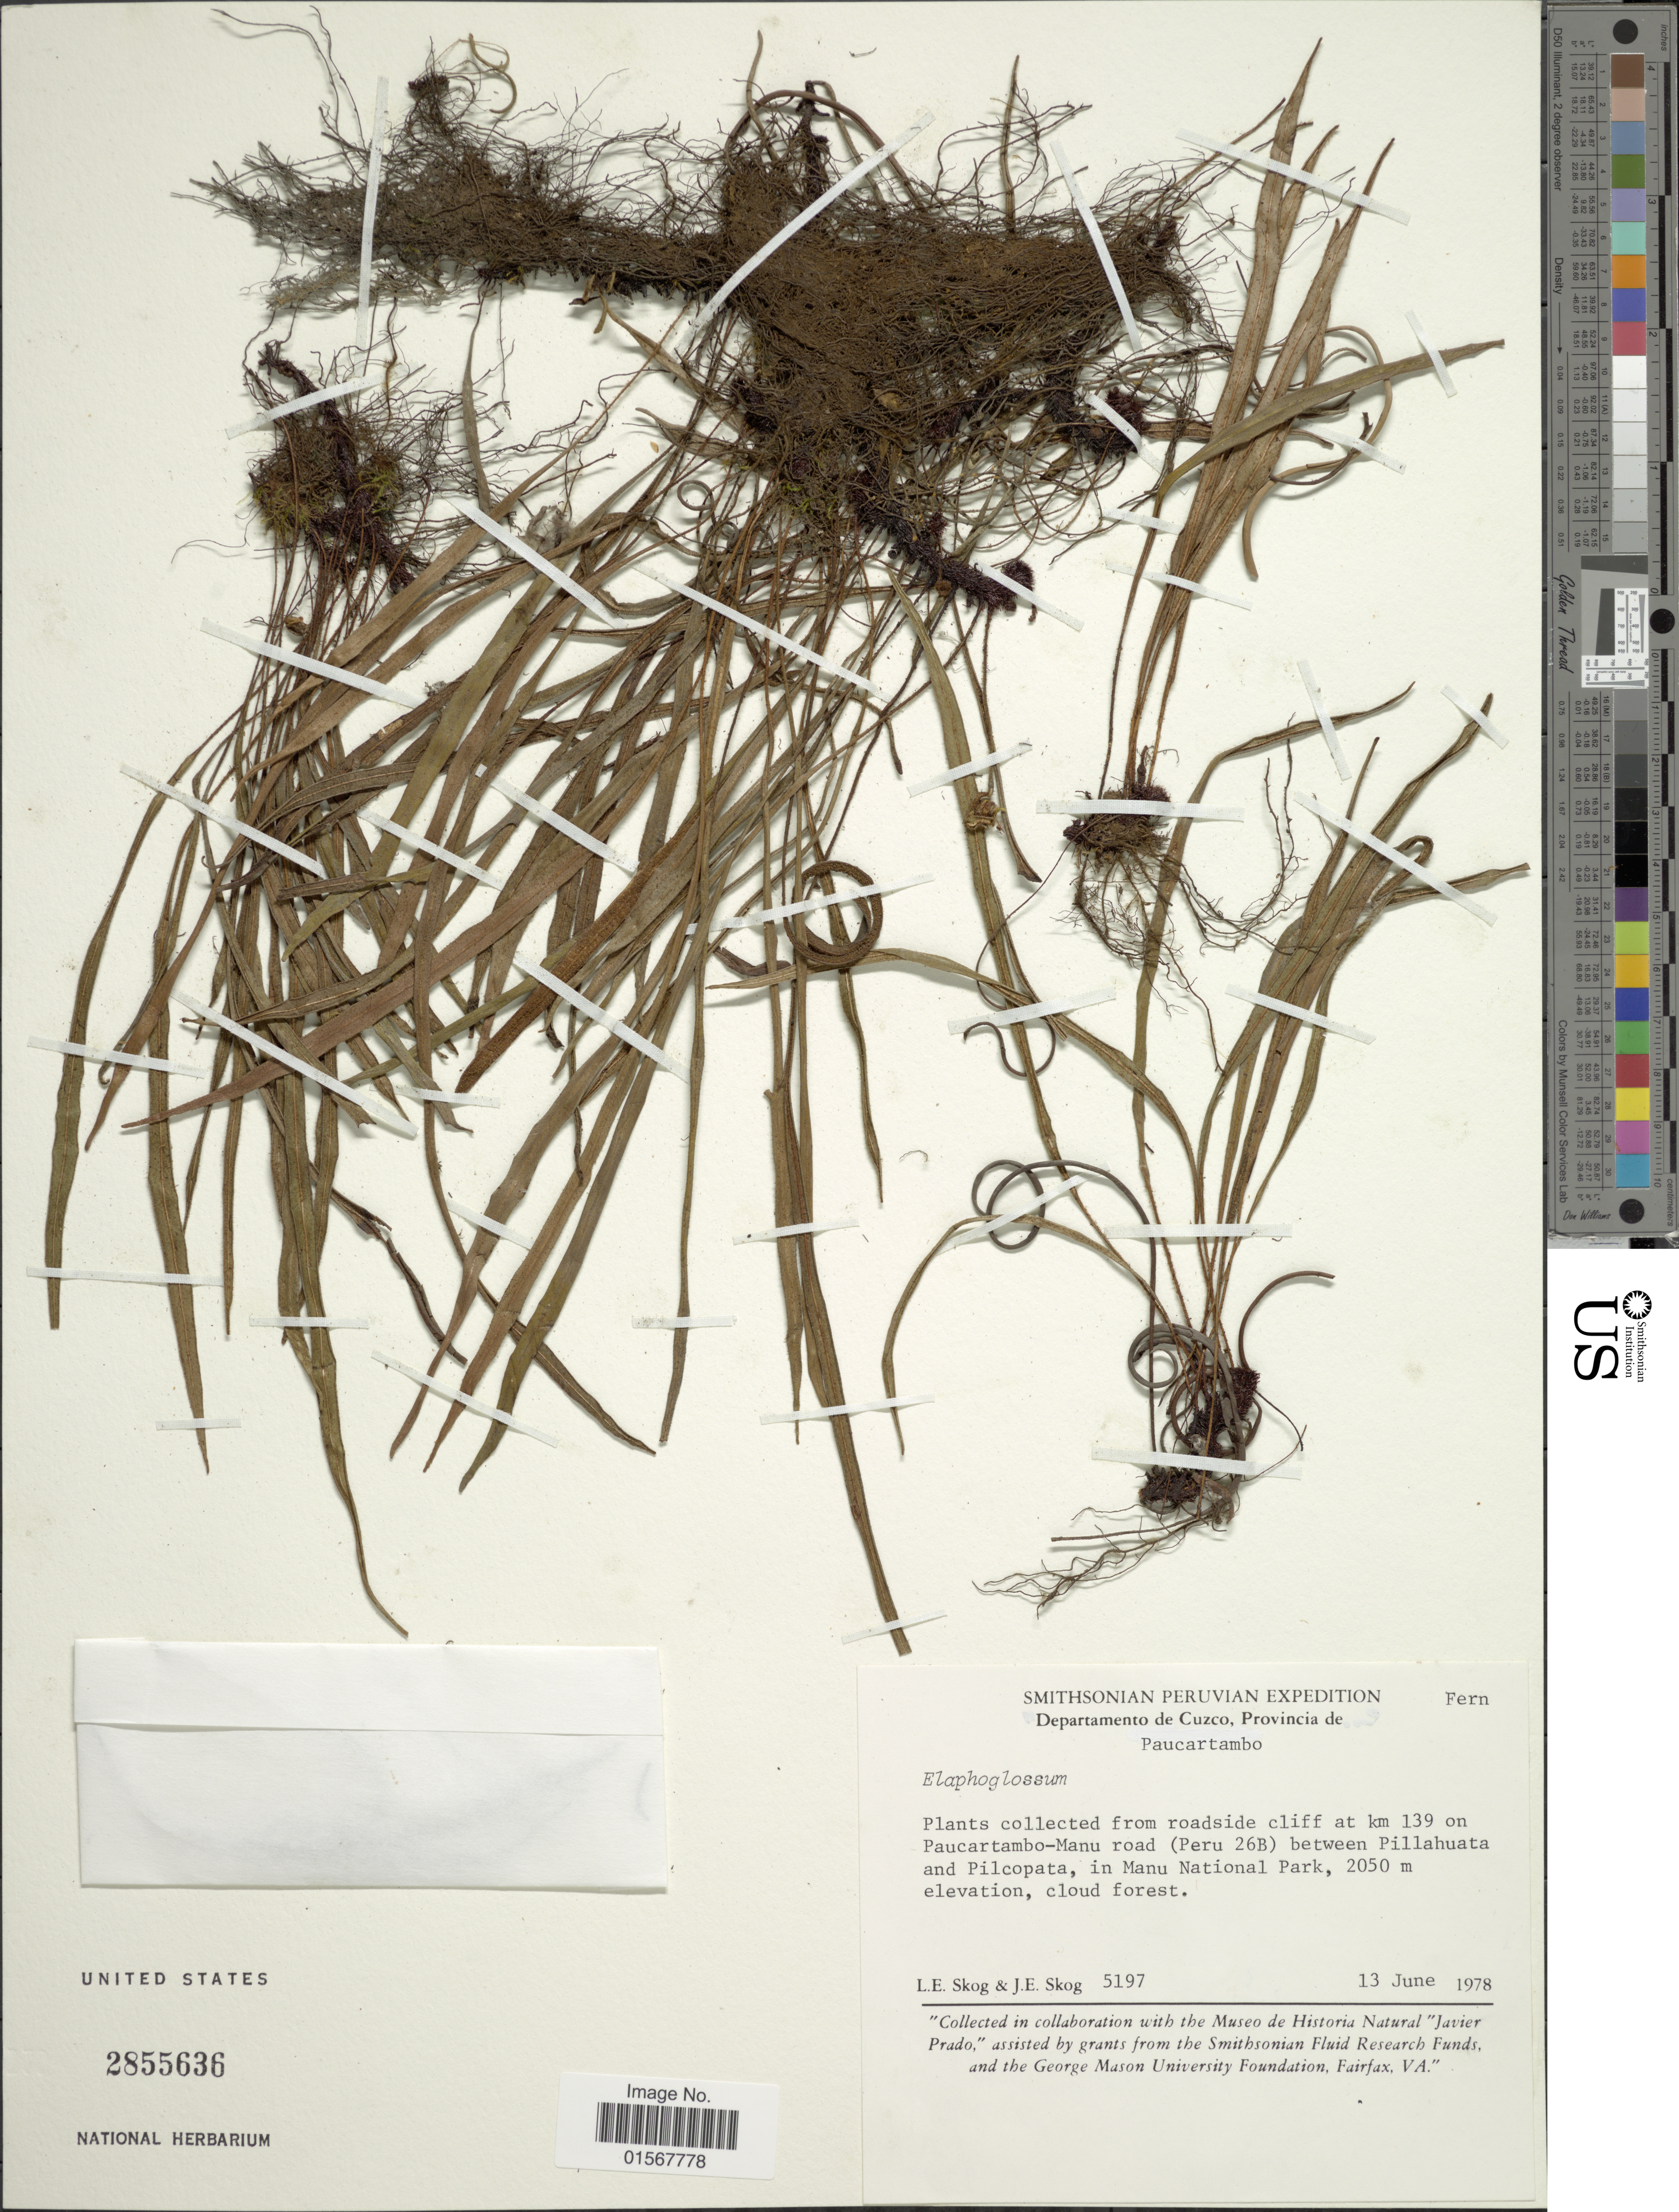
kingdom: Plantae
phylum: Tracheophyta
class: Polypodiopsida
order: Polypodiales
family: Dryopteridaceae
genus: Elaphoglossum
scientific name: Elaphoglossum tenuiculum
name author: (Fée) Baker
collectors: L. E. Skog & J. E. Skog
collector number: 5197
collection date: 1978-06-13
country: Peru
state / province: Cusco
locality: Departamento de Cuzco, Provincia de Paucartambo, roadside cliff at 139 km on Paucartacambo-Manu road (Peru 26B) between Pillahuata and Pilcopata, in Manu National Park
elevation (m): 2050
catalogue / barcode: US 2855636